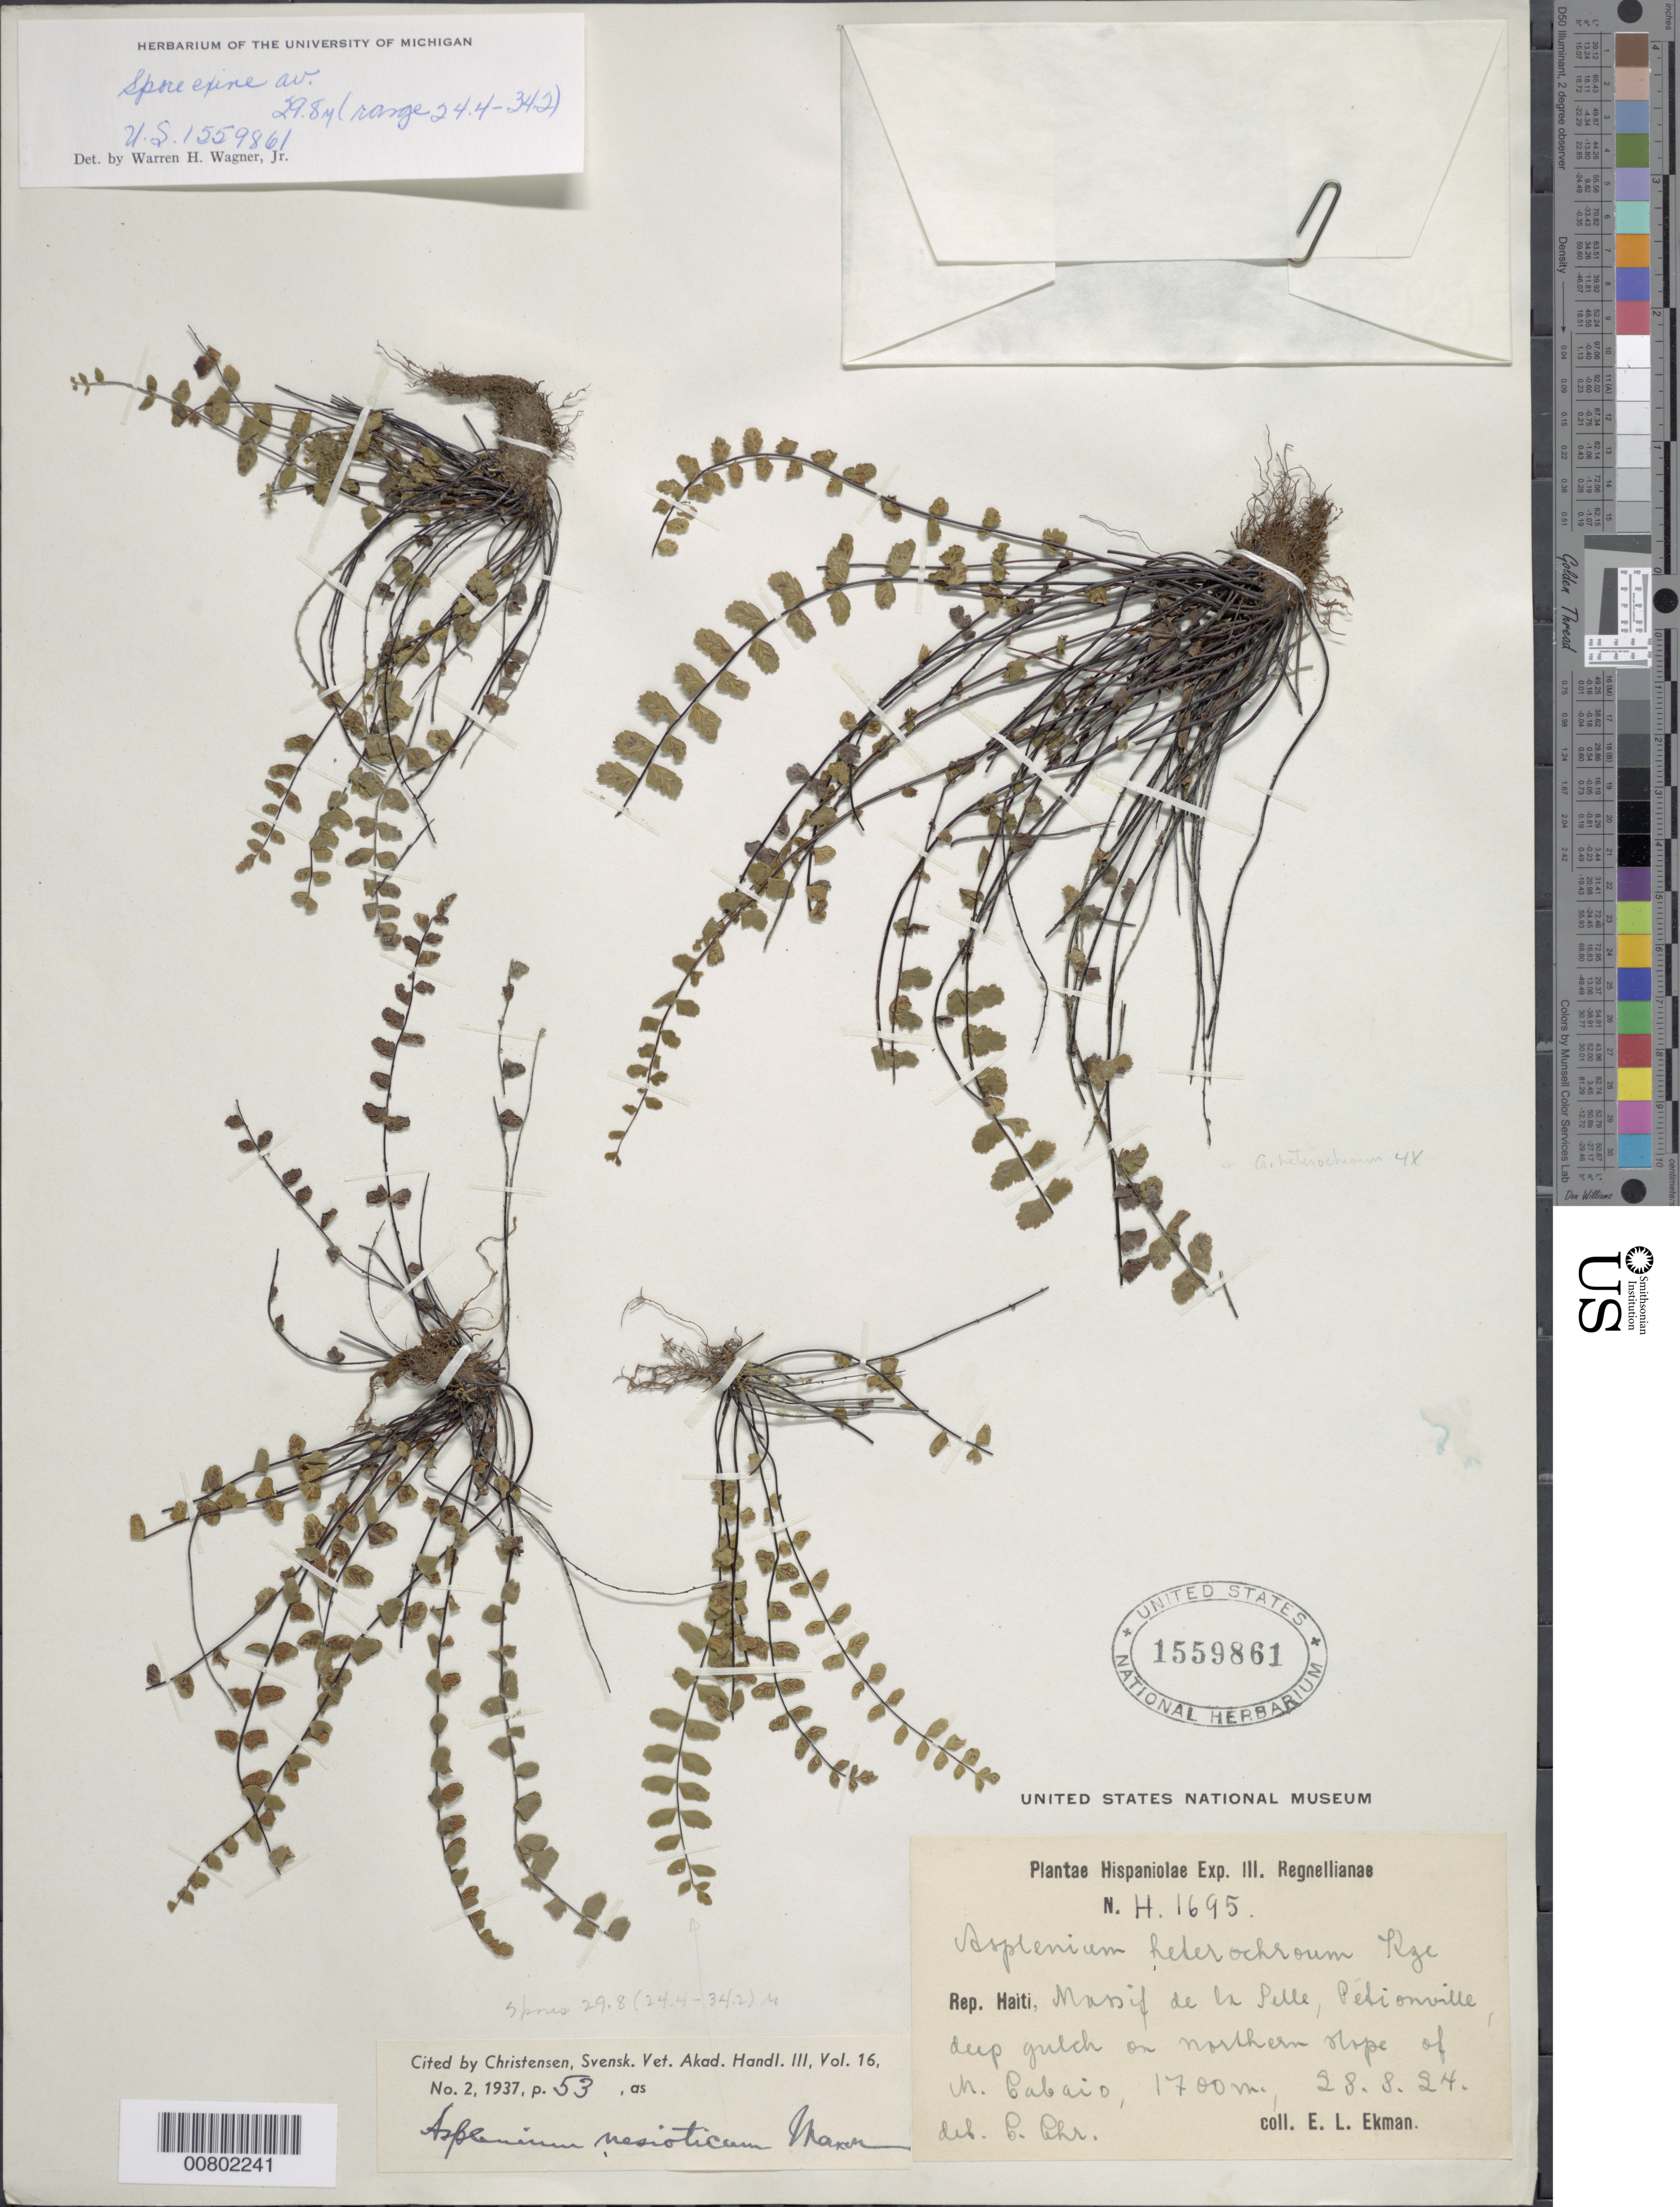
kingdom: Plantae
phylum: Tracheophyta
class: Polypodiopsida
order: Polypodiales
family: Aspleniaceae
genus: Asplenium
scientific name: Asplenium heterochroum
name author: Kunze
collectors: E. L. Ekman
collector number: H 1695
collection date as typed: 28 Aug 1924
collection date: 1924-08-28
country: Haiti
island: Hispaniola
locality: Massif de la Selle, Pétionville, N slope of M. Cabaio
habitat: Deep gulch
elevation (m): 1700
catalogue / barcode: US 1559861